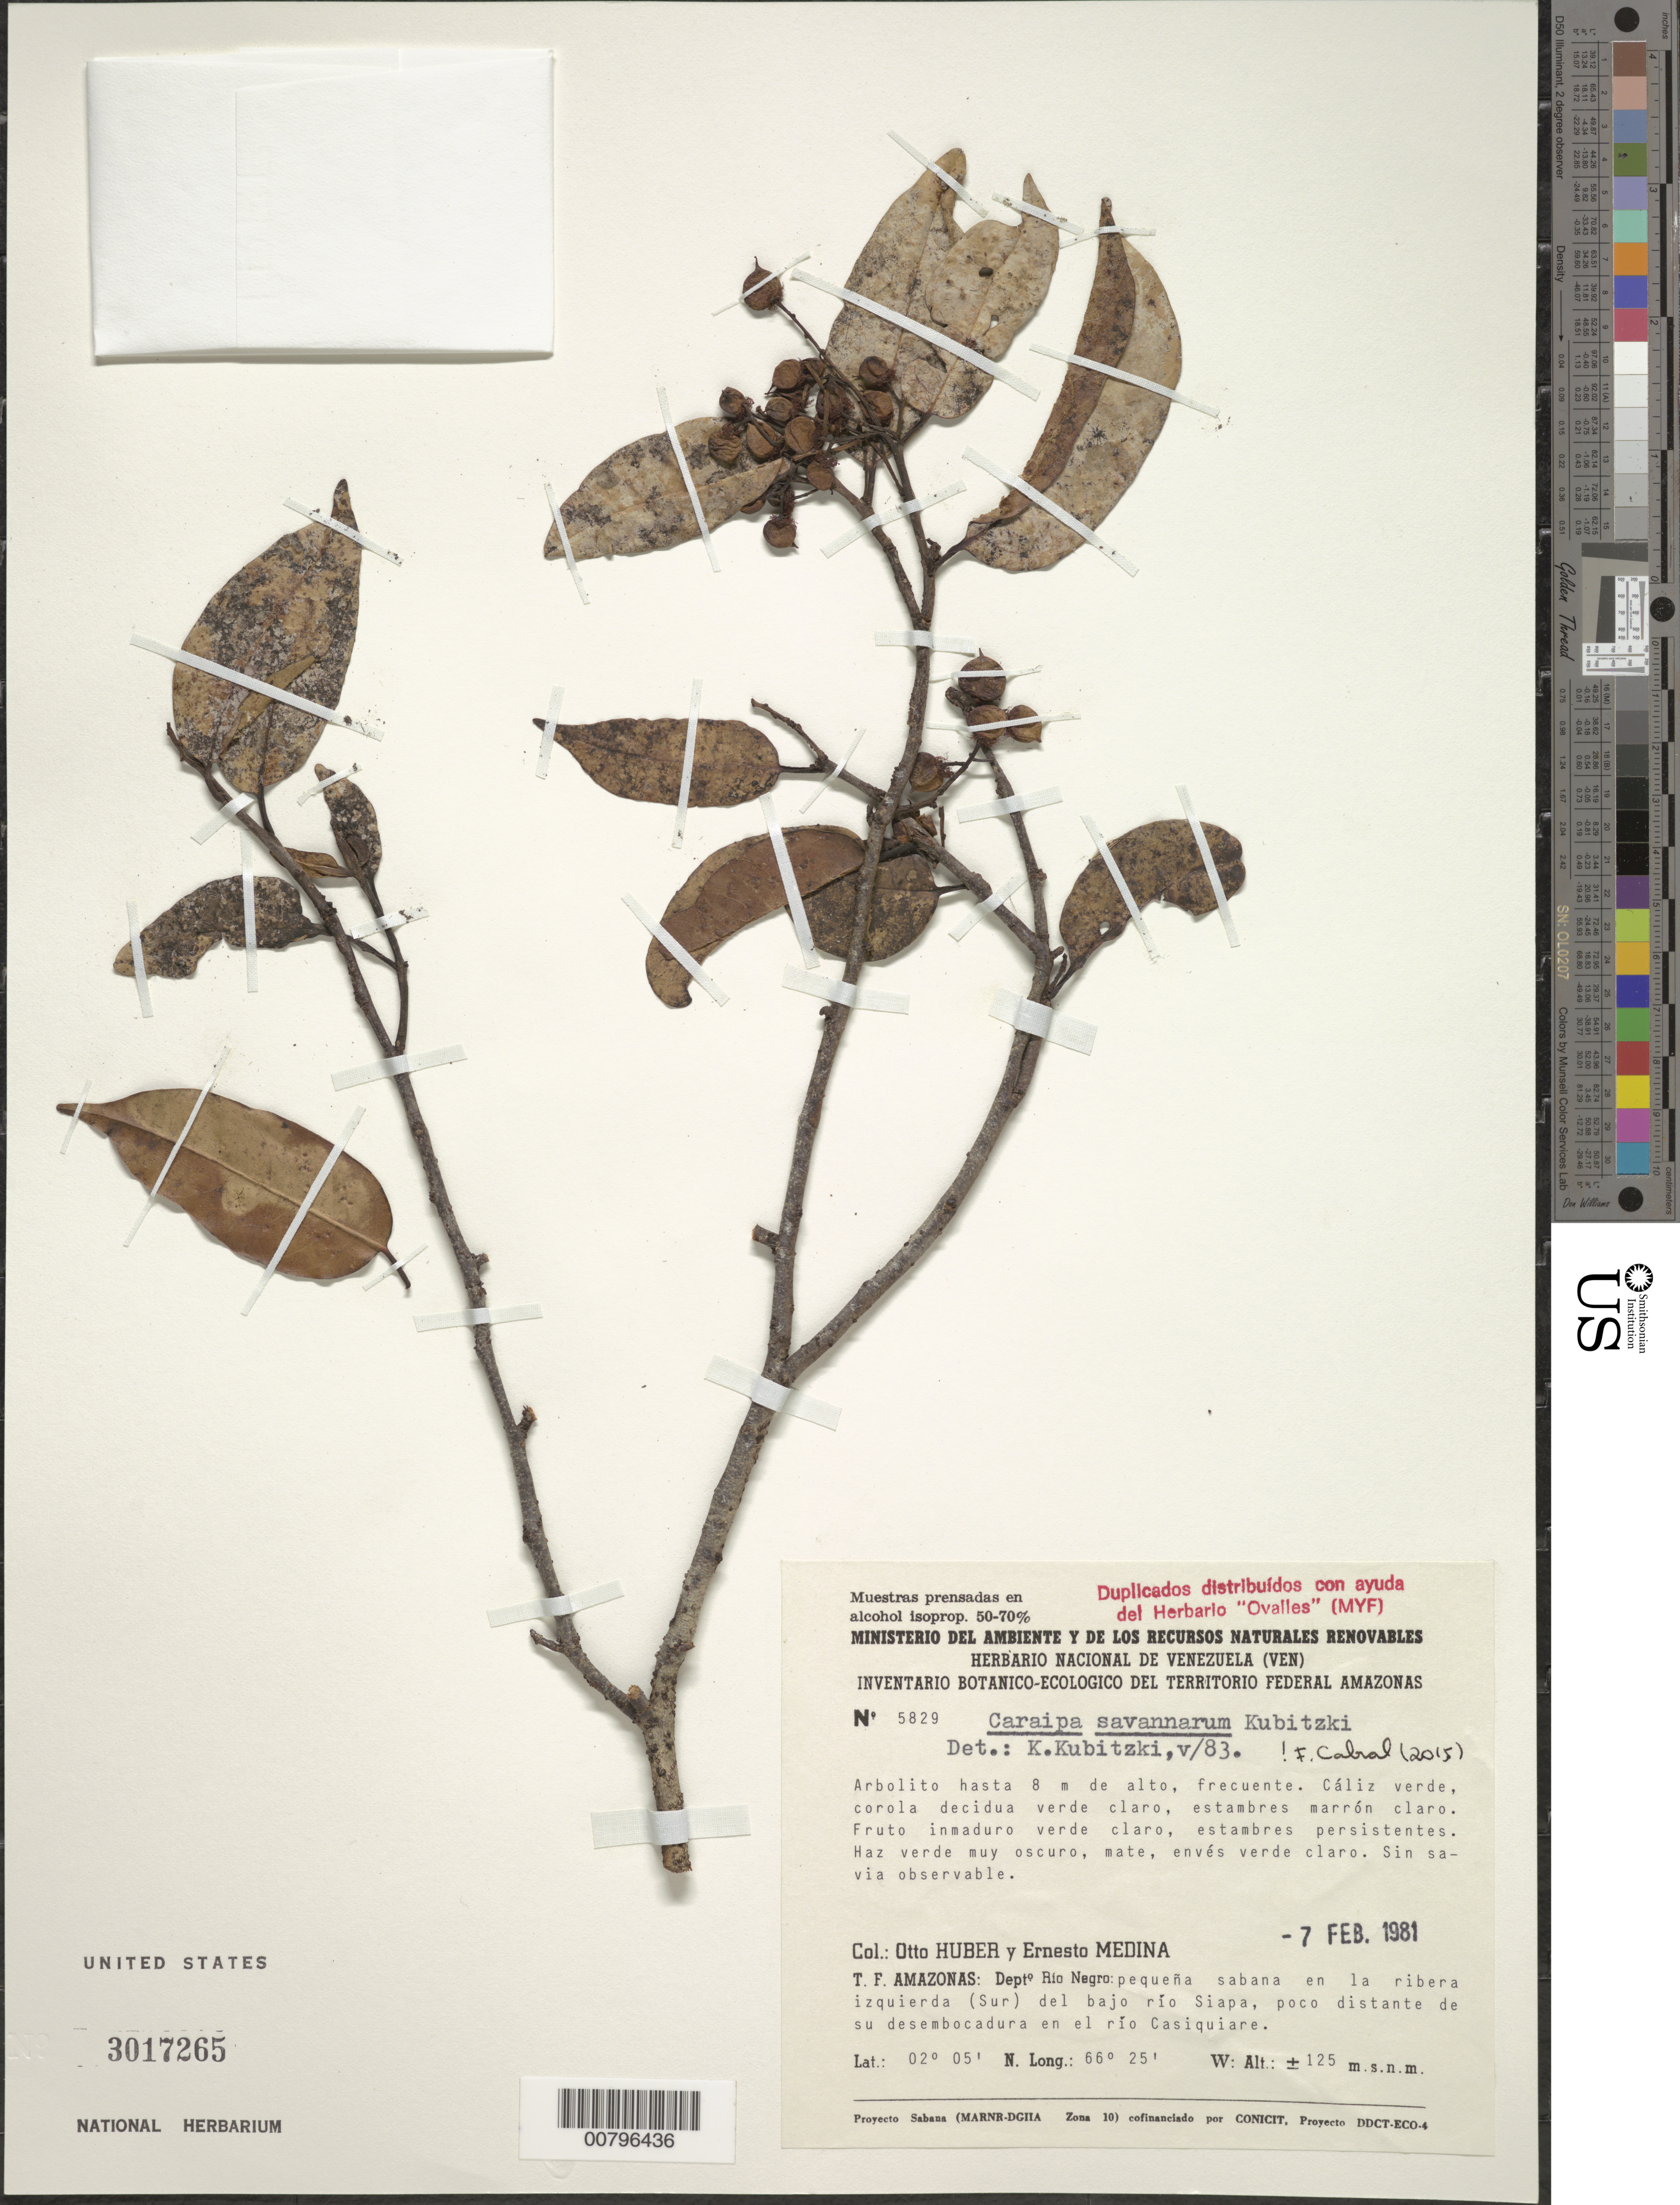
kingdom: Plantae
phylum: Tracheophyta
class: Magnoliopsida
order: Malpighiales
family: Calophyllaceae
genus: Caraipa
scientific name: Caraipa savannarum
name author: Kubitzki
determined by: Kubitzki, Klaus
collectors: O. Huber & E. Medina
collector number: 5829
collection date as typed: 7-Feb-81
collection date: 1981-02-07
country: Venezuela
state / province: Amazonas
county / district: Río Negro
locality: Río Siapa, (Sur) del bajo río, poco distante de su desembocadura en el Río Casiquiare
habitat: Pequena sabana; en el borde de la sabana hacia el cano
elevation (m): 125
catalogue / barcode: US 3017265